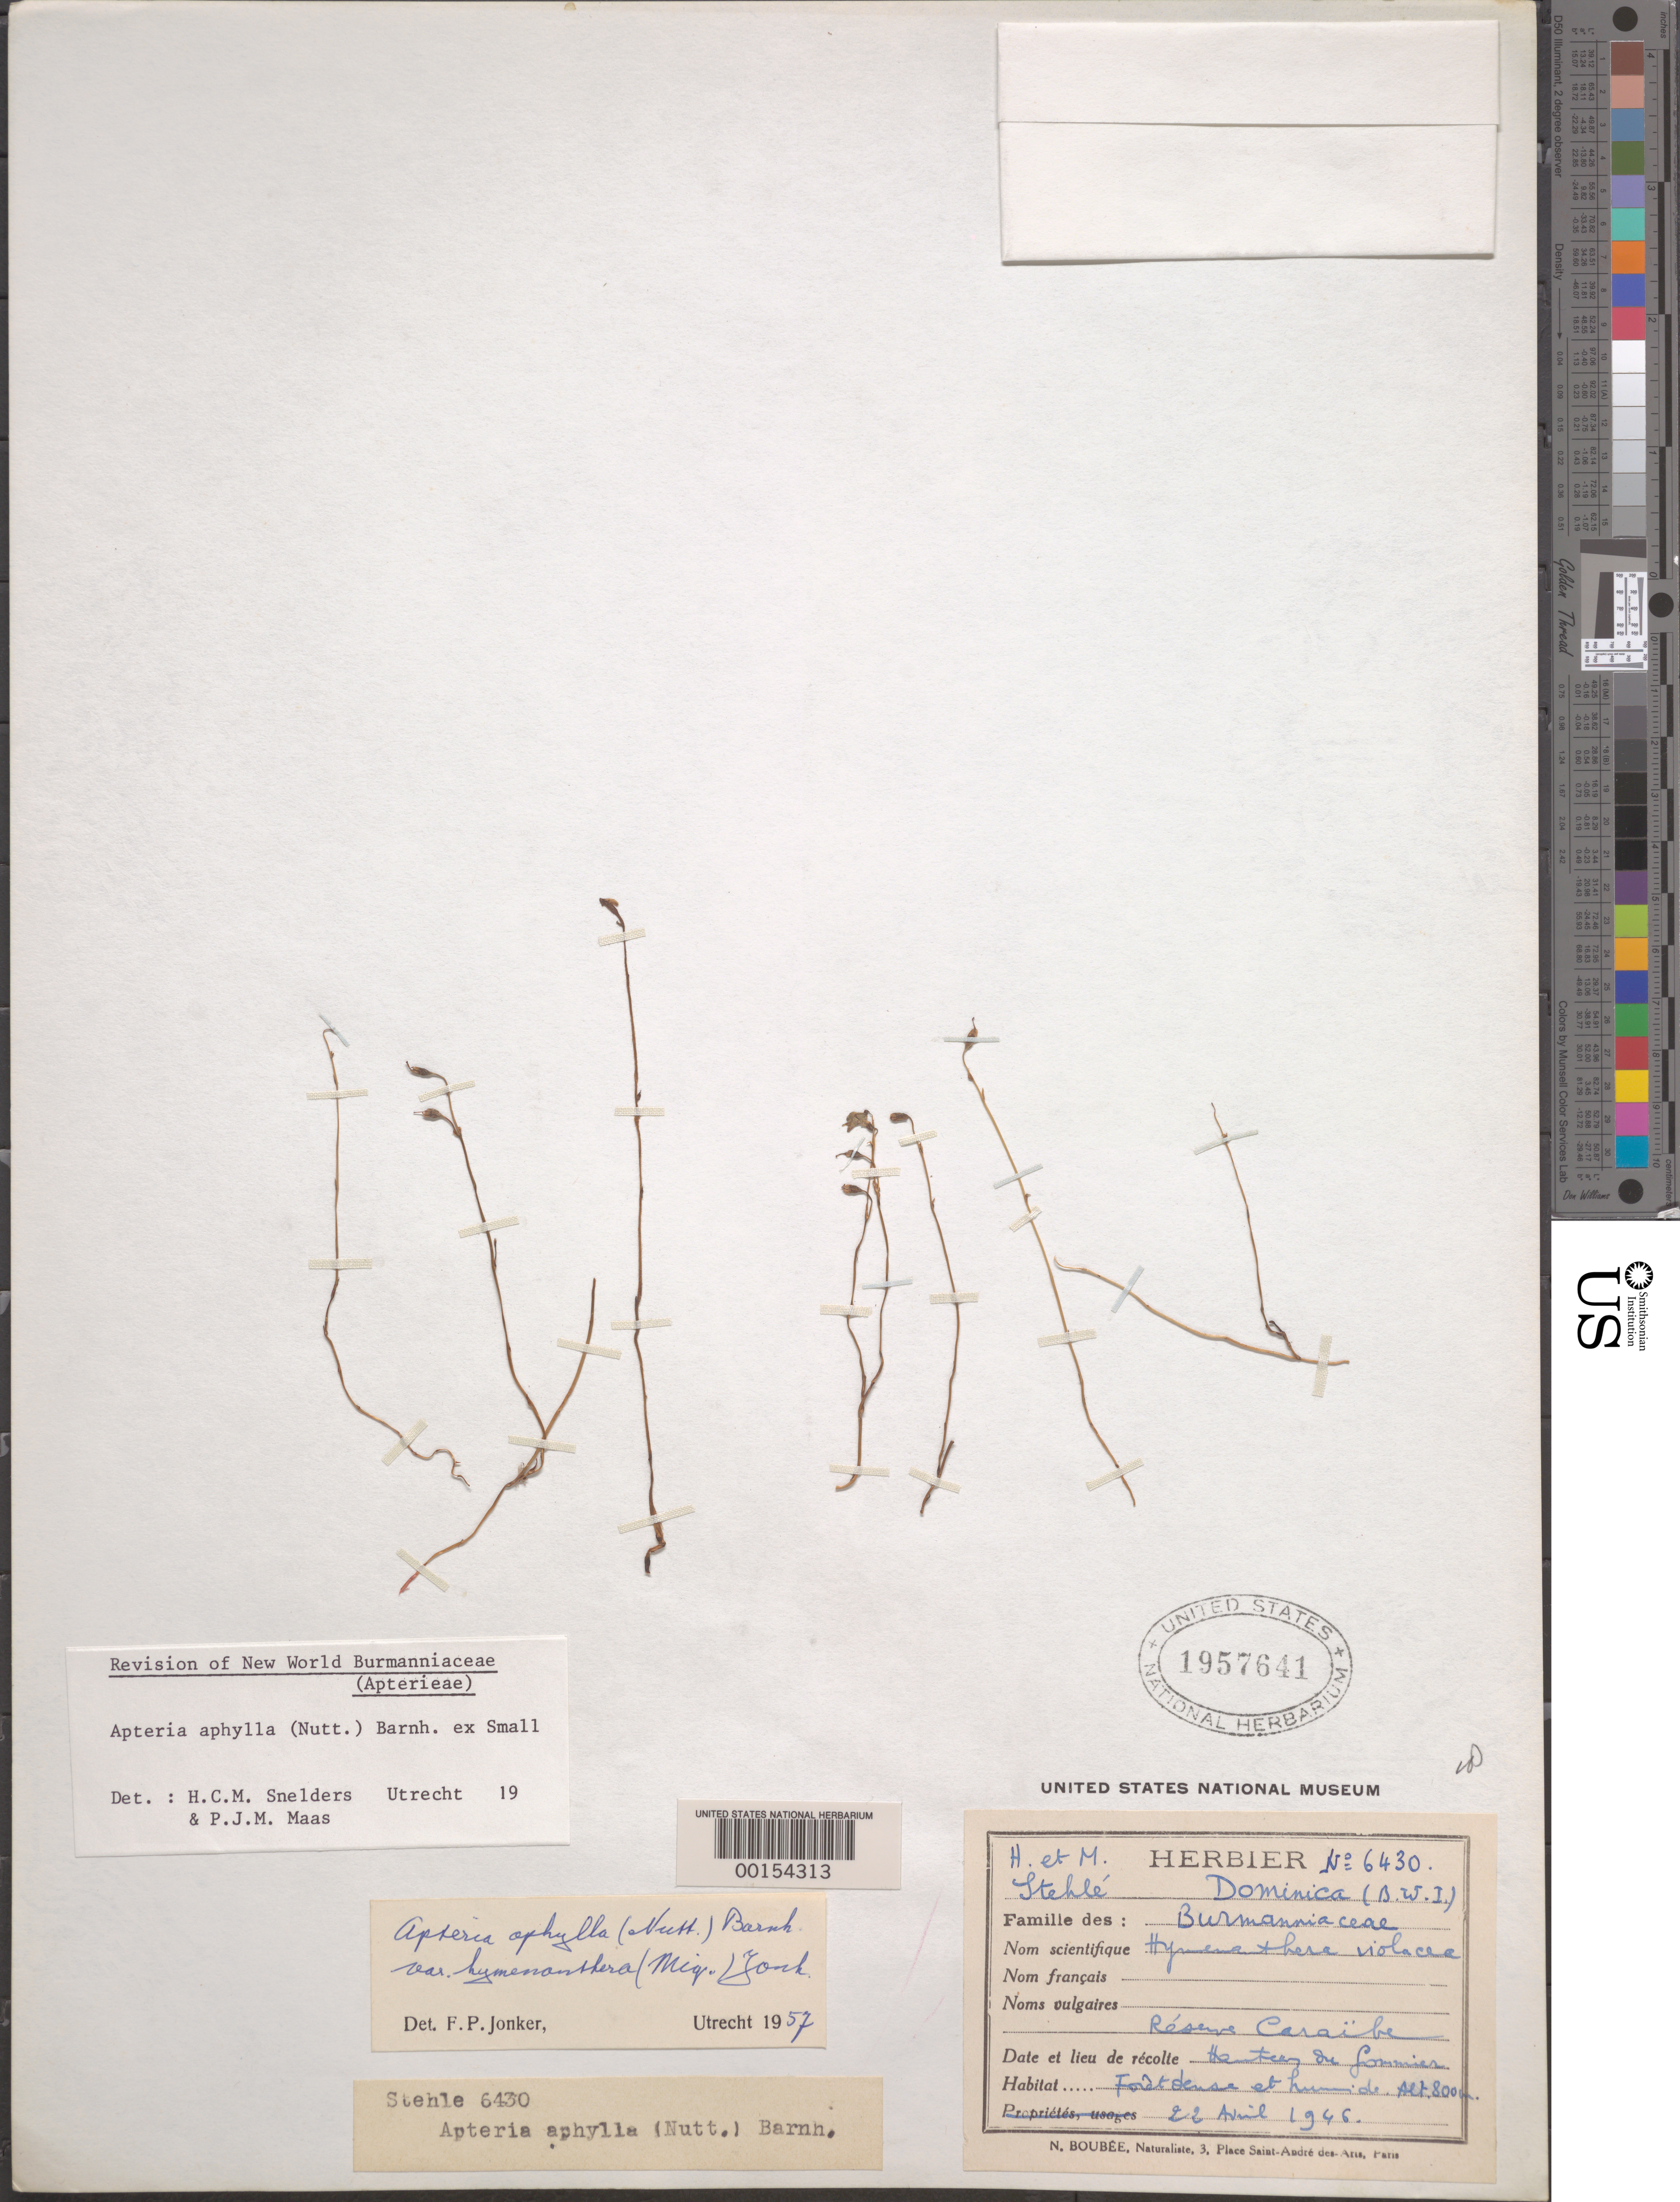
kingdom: Plantae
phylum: Tracheophyta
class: Liliopsida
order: Dioscoreales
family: Burmanniaceae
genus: Apteria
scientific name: Apteria aphylla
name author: (Nutt.) Barnhart ex Small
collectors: H. Stehlé & M. Stehlé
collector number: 6430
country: Dominica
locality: Reserve Caraibe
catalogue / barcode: US 1957641